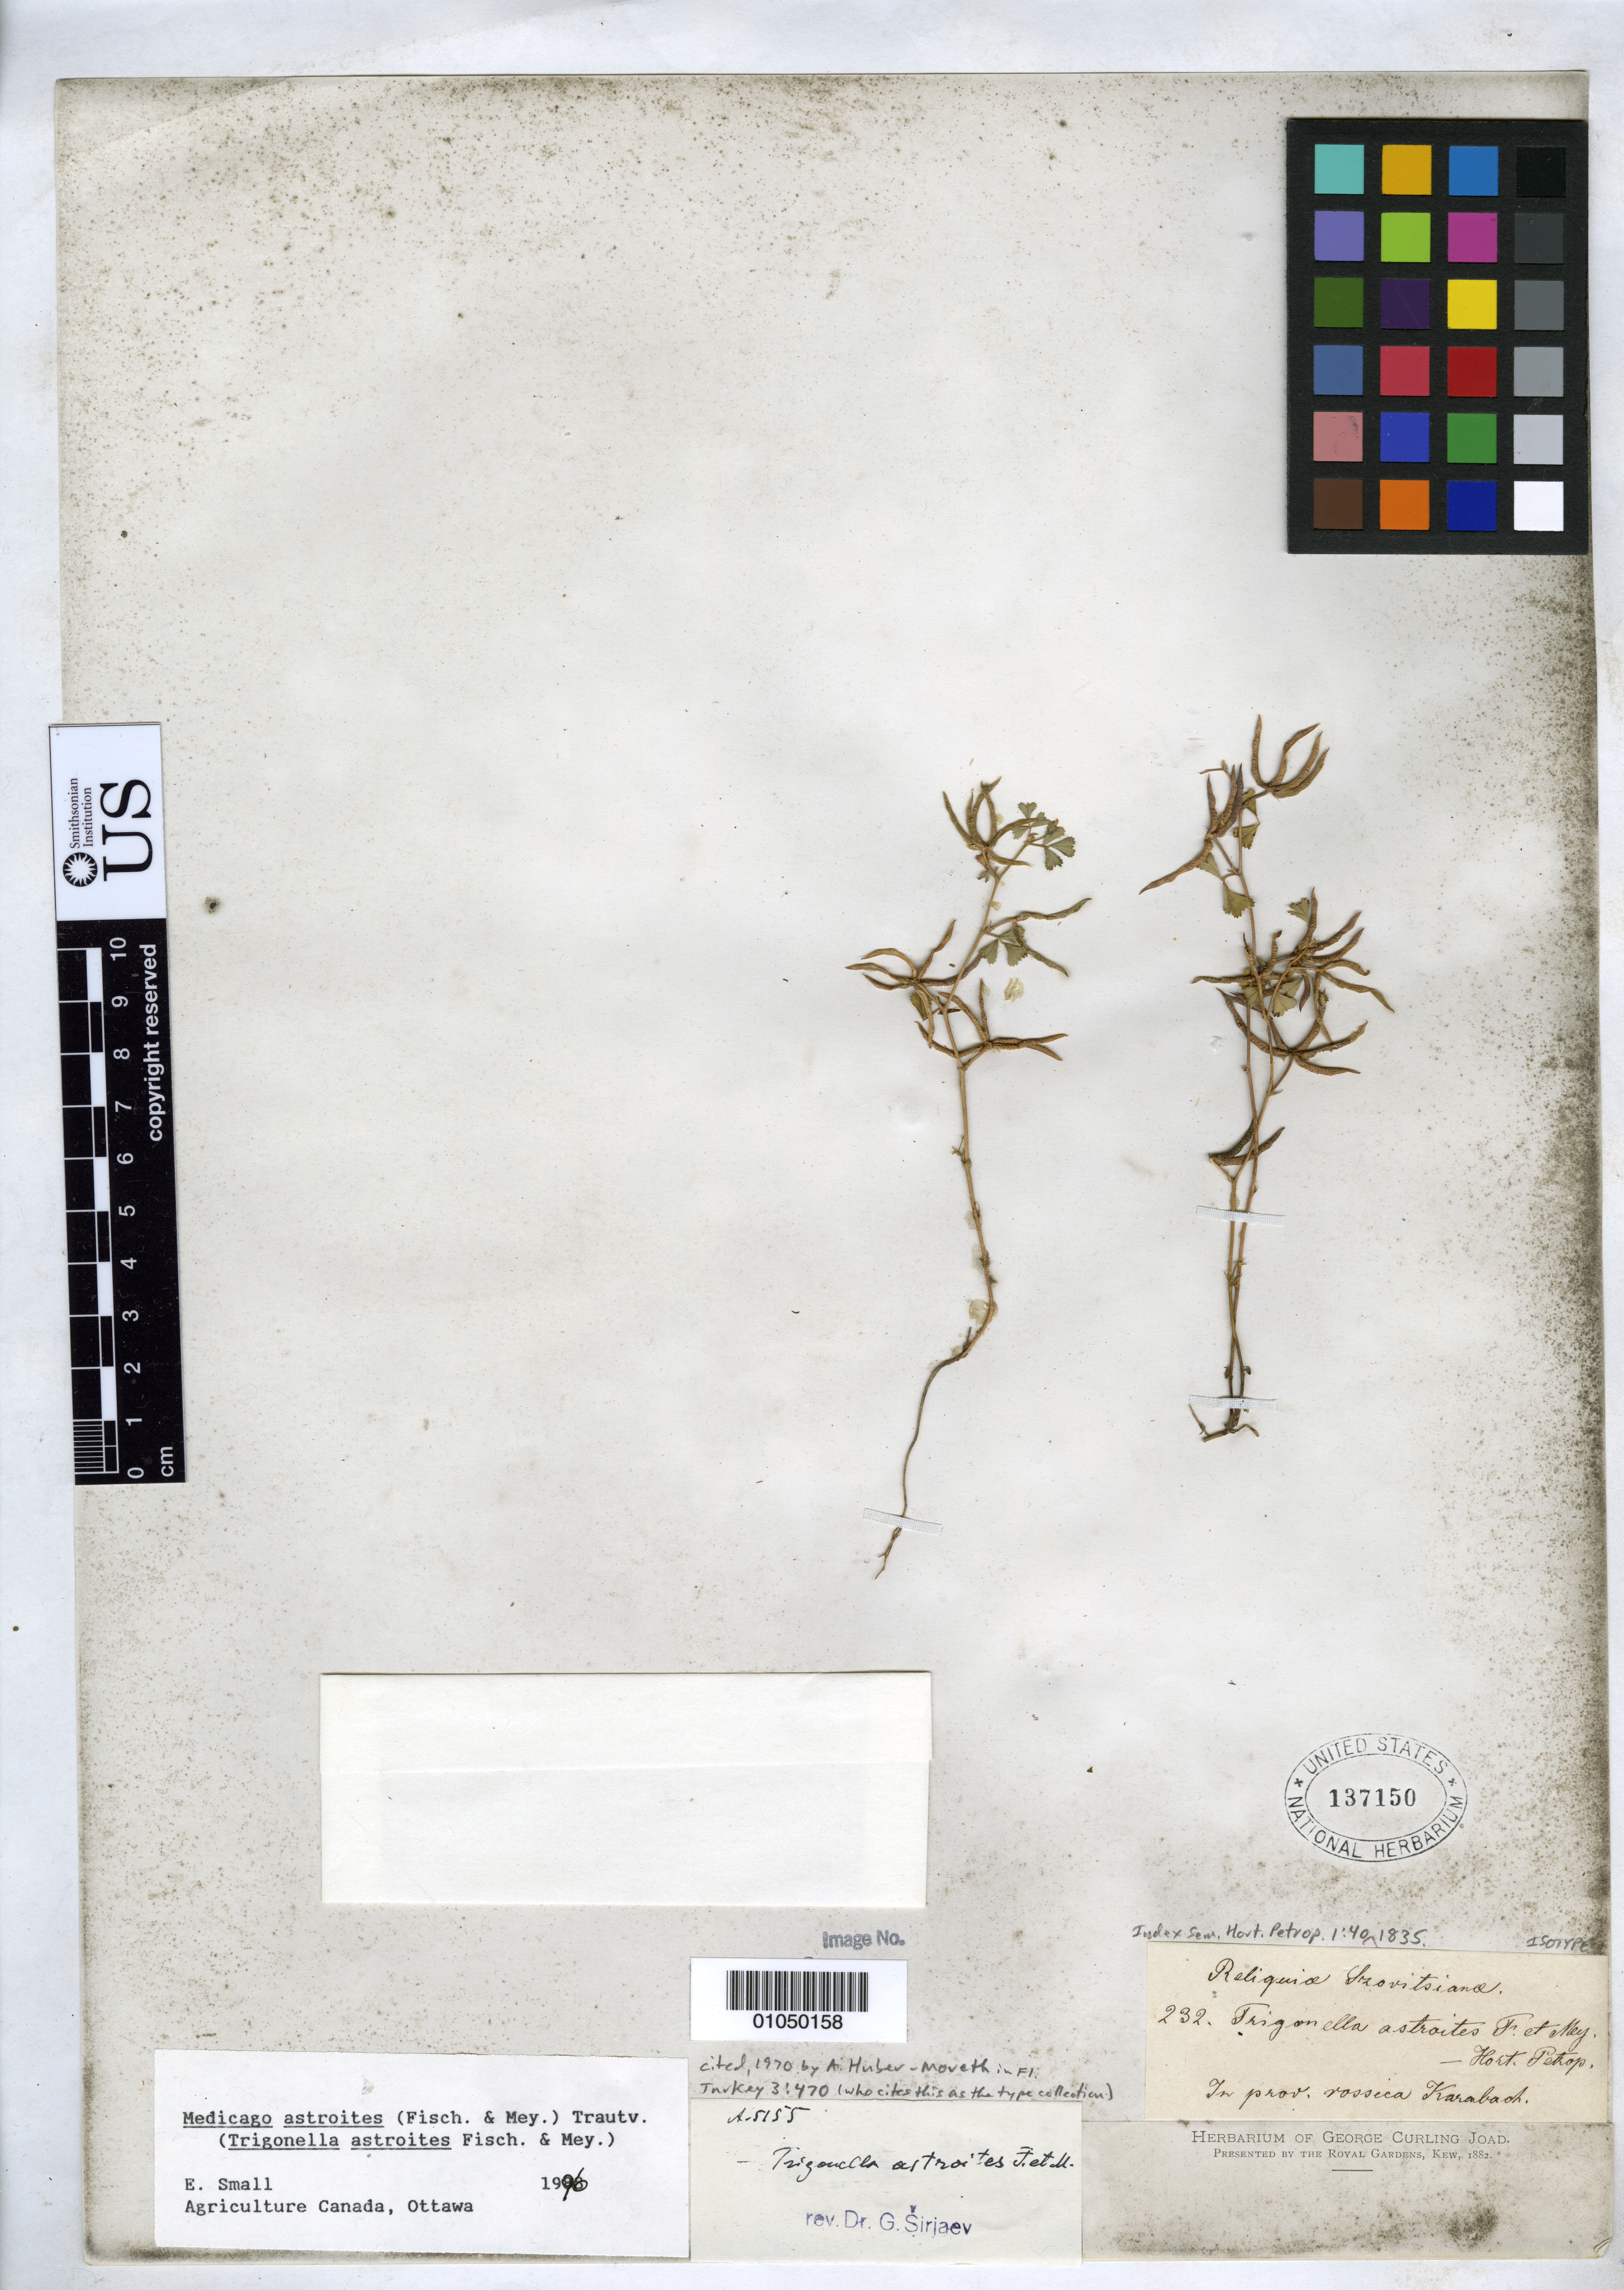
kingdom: Plantae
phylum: Tracheophyta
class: Magnoliopsida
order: Fabales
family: Fabaceae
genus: Trigonella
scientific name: Trigonella astroites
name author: Fisch. & C.A. Mey.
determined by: Small, Ernest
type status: Type Collection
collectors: J. Szovits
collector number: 232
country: Azerbaijan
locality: In prov. Rossica Karabach. [Armenia or Azerbaijan? Protologue, "Hab. In collibus provinciae transcaucasicae Karabagh."]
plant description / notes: No collector or number cited in protologue. Cited as type collection by Huber-Moveth, Fl. Turkey 3: 470 (1970).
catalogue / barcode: US 137150